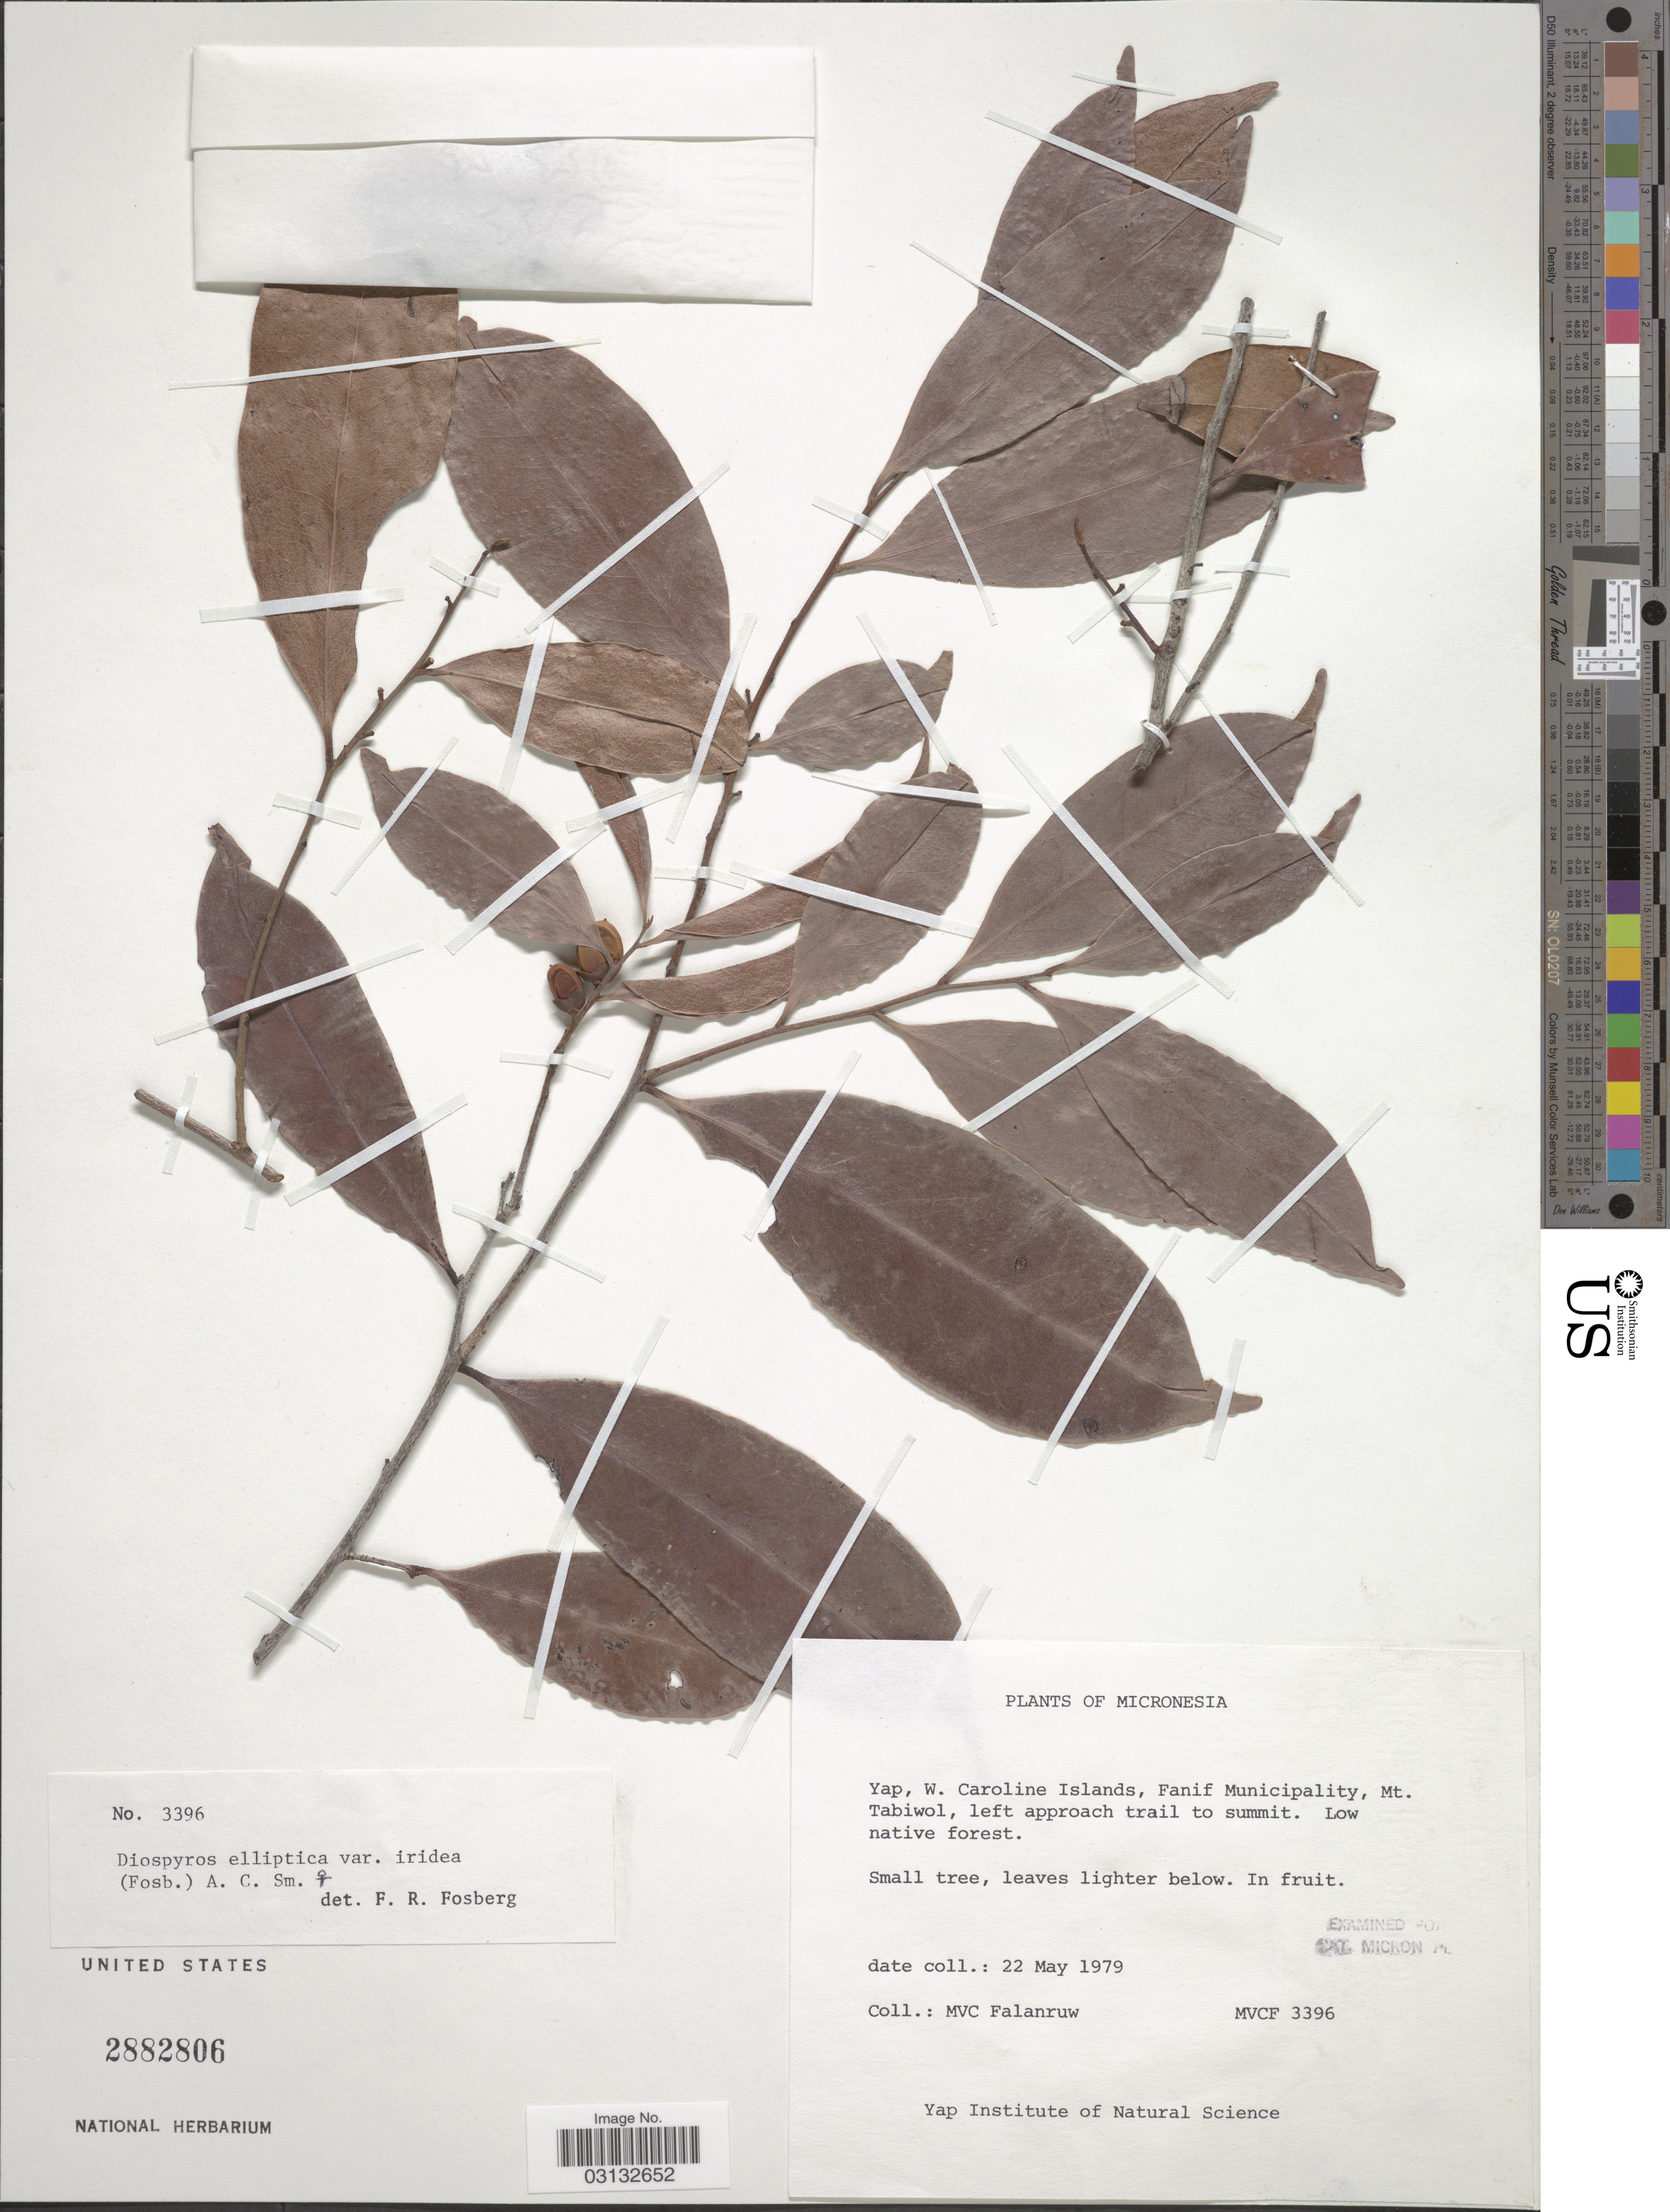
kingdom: Plantae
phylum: Tracheophyta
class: Magnoliopsida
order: Ericales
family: Ebenaceae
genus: Diospyros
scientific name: Diospyros elliptica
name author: P.S. Green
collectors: M. V. Falanruw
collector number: MVCF3396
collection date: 1979-05-22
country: Micronesia, Federated States of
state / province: Yap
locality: Yap, W. Caroline Islands, Fanif Municipality, Mt. Tabiwol, left approach trail to summit.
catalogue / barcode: US 2882806